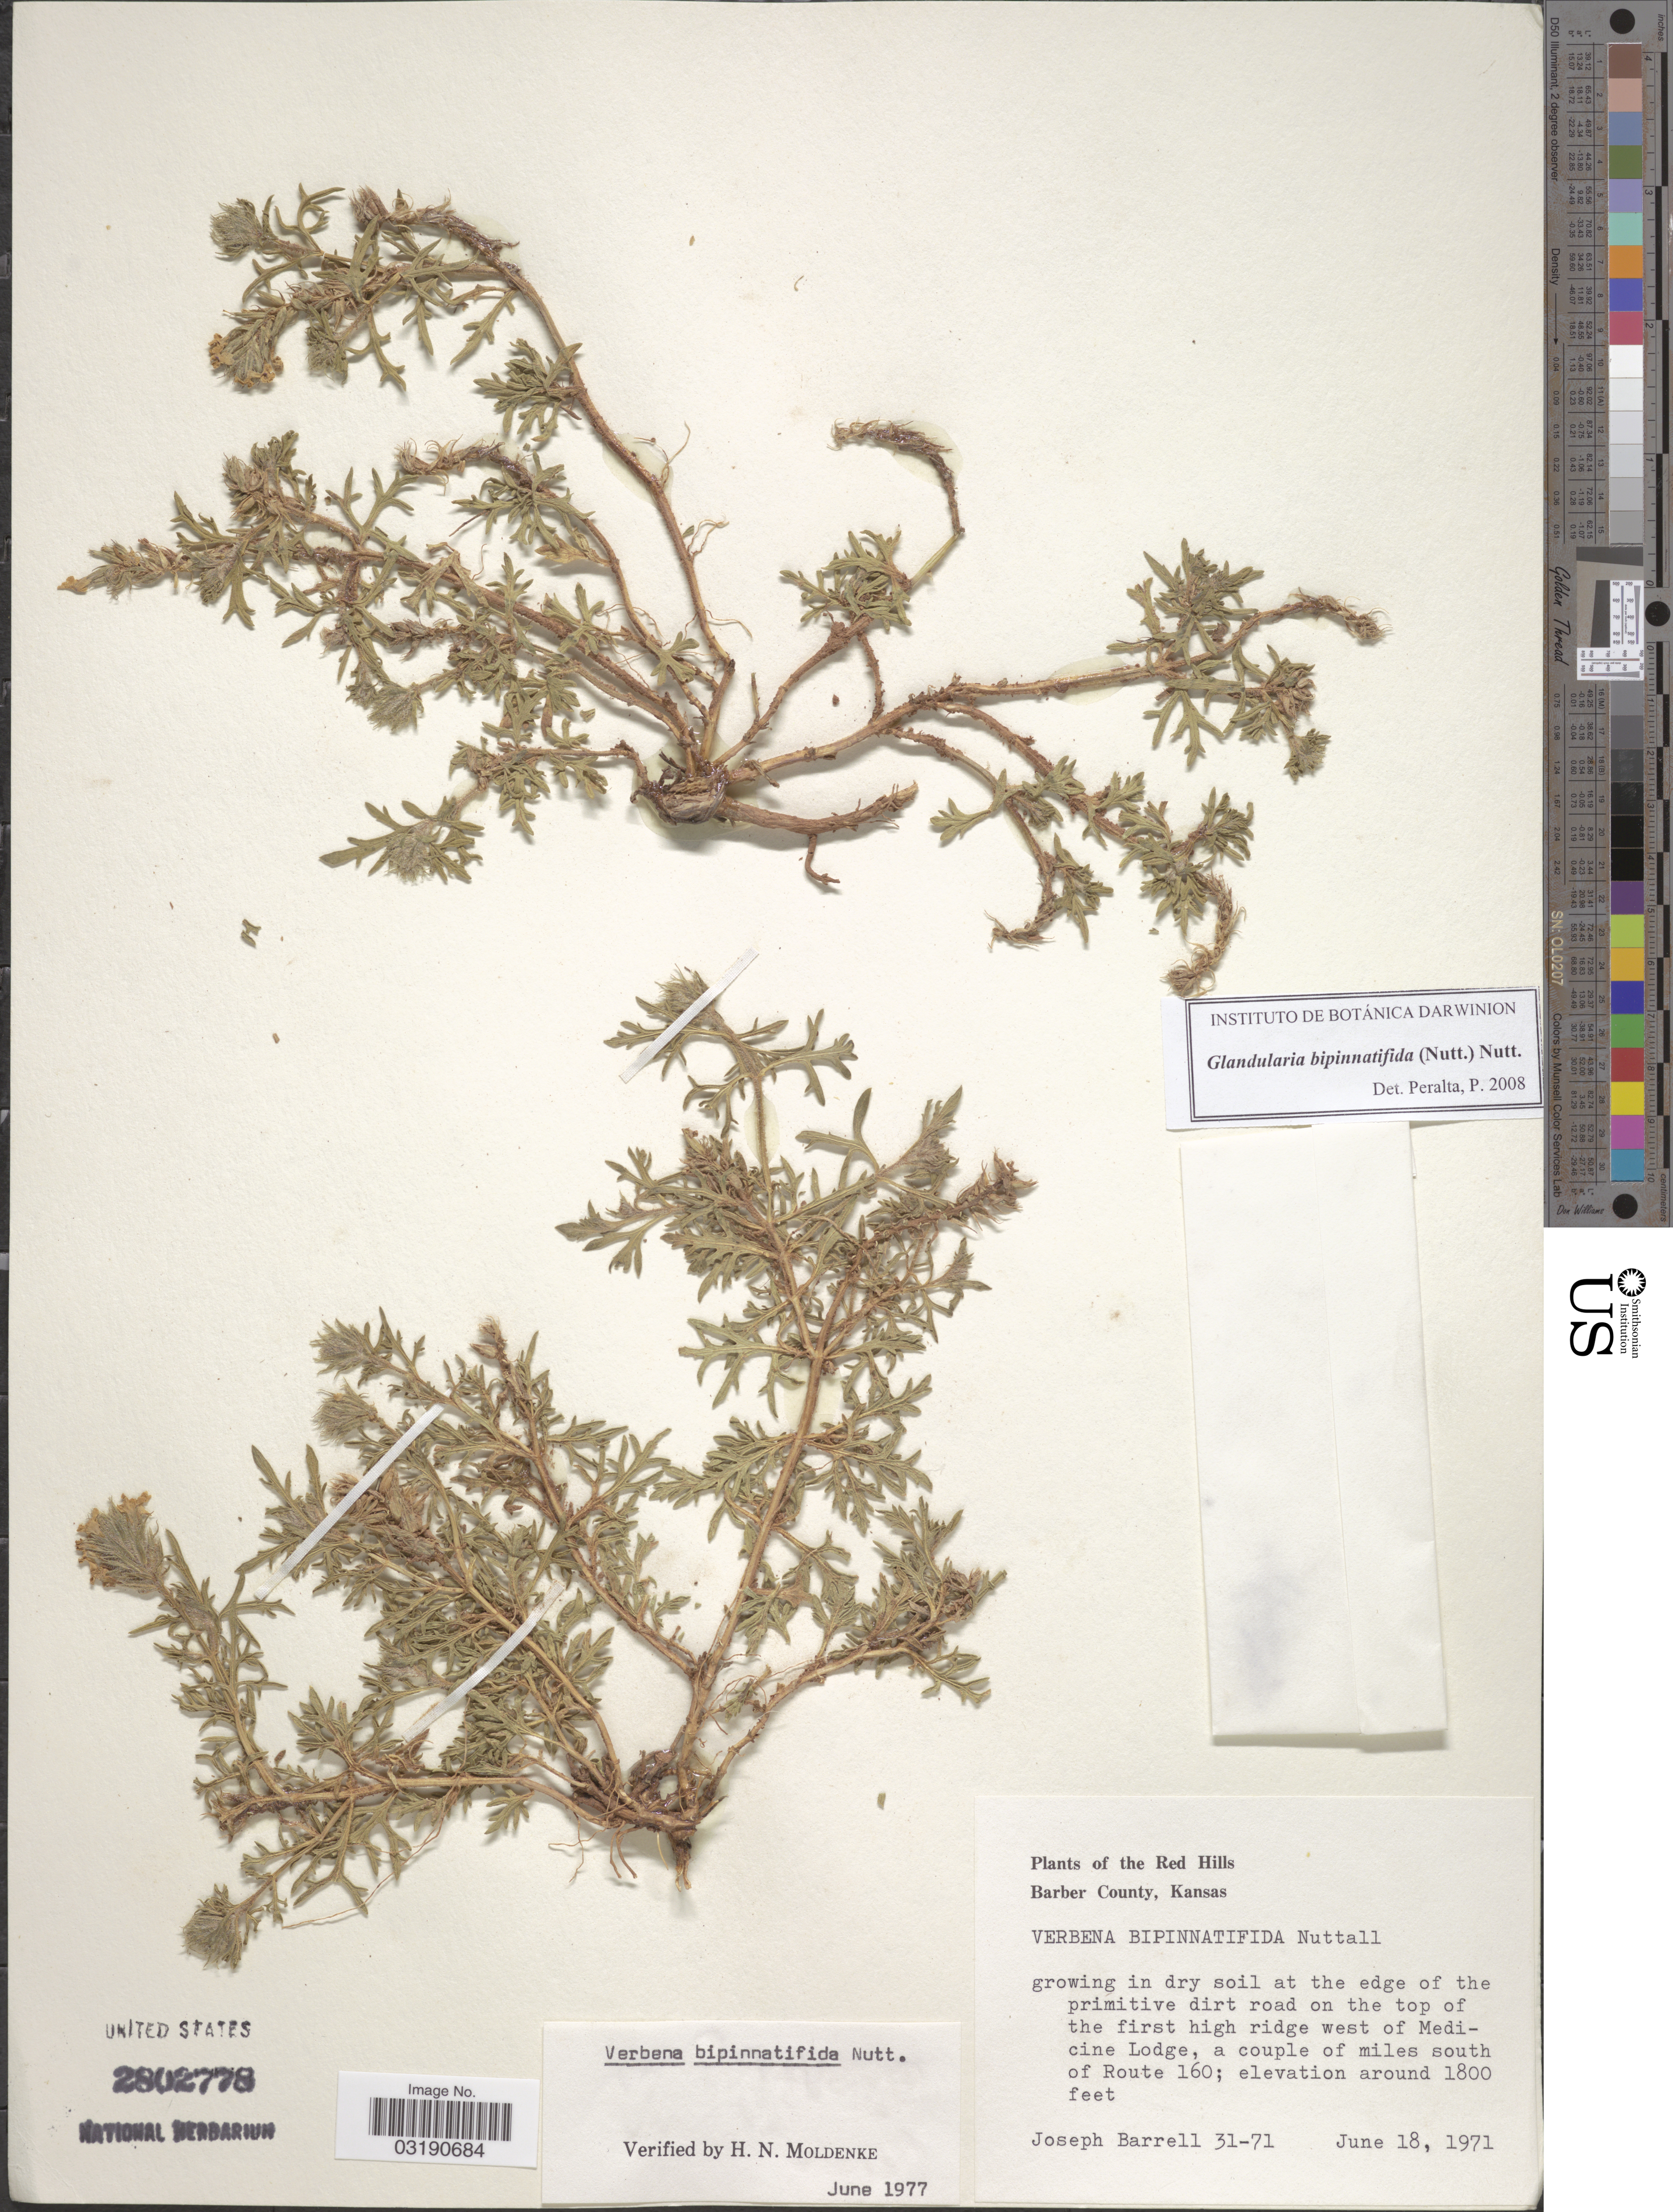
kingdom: Plantae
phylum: Tracheophyta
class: Magnoliopsida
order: Lamiales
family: Verbenaceae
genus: Verbena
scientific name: Verbena bipinnatifida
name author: (Schauer) Nutt.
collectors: J. Barrell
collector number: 31-71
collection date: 1971-06-18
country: United States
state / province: Kansas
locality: Red Hills Barber County. On the top of the first high ridge west of Medicine Lodge, a couple of miles south of Route 160.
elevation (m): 549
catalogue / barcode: US 2802778